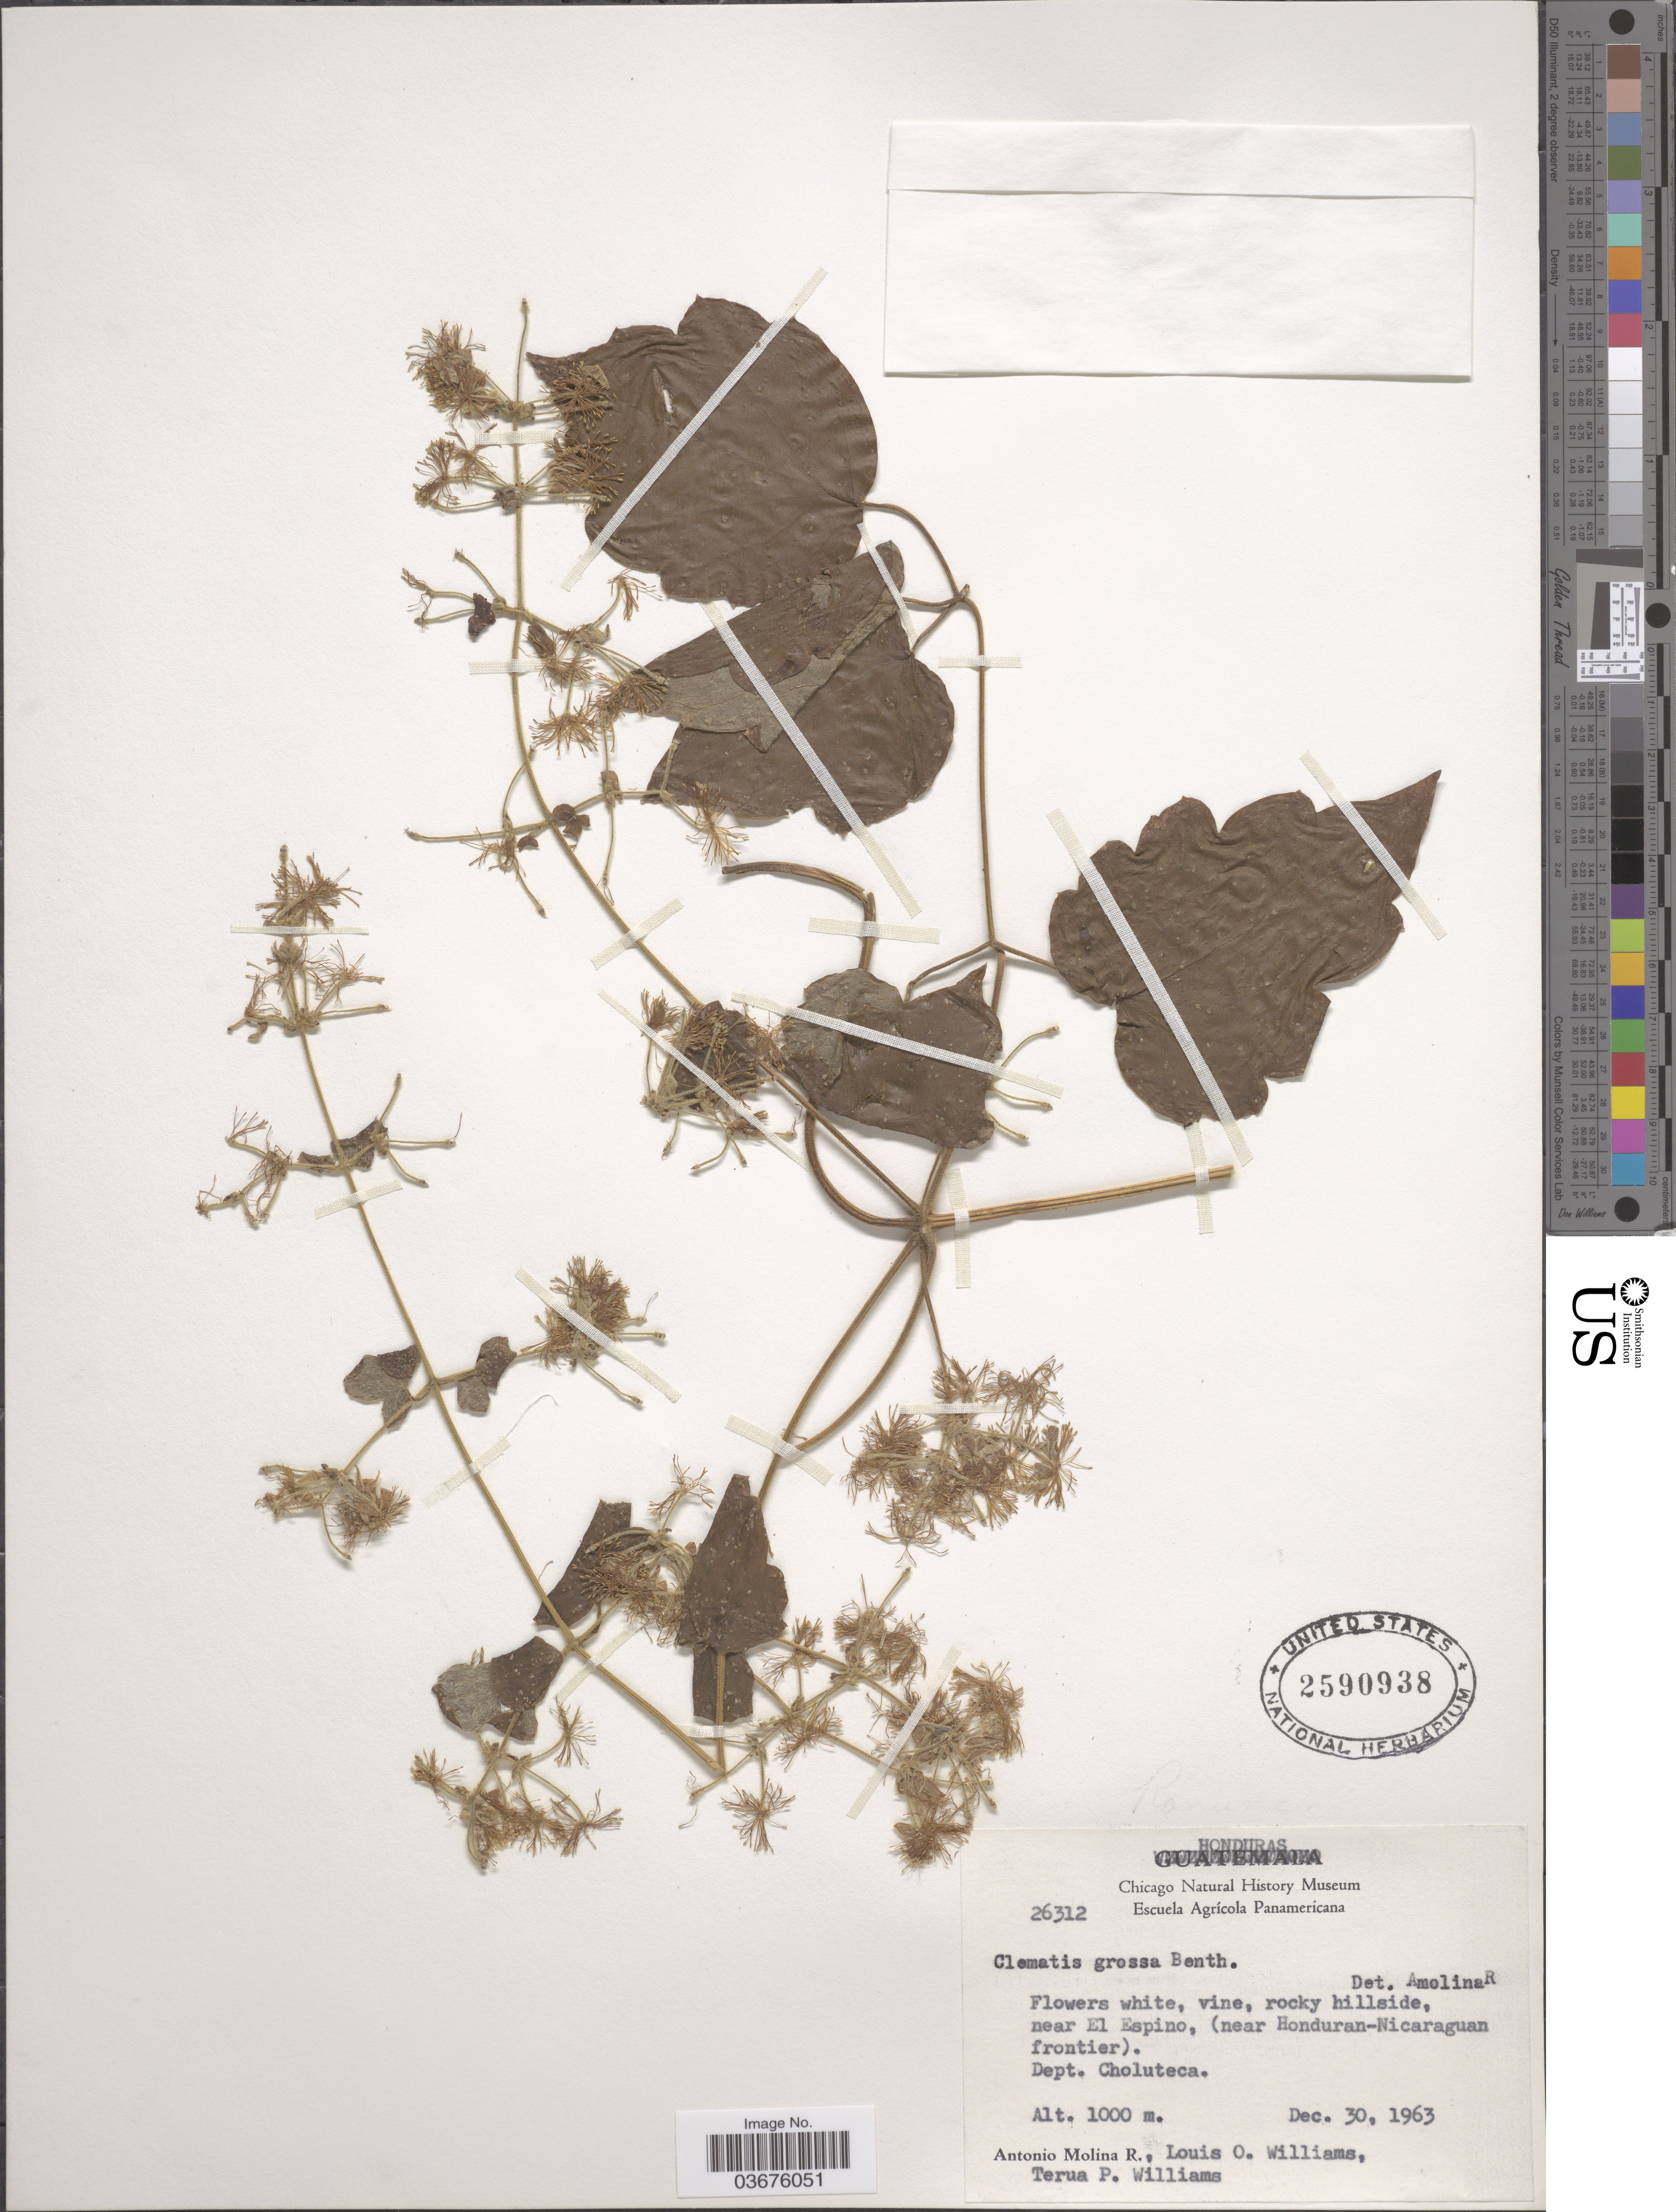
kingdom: Plantae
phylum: Tracheophyta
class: Magnoliopsida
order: Ranunculales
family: Ranunculaceae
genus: Clematis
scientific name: Clematis grossa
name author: Benth.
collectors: A. Molina R., L. O. Williams & T. Williams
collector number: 26312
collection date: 1963-12-30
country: Honduras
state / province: Choluteca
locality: Near El Espino, (near Honduran-Nicaraguan frontier). Dept. Choluteca.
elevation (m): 1000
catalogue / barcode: US 2590938